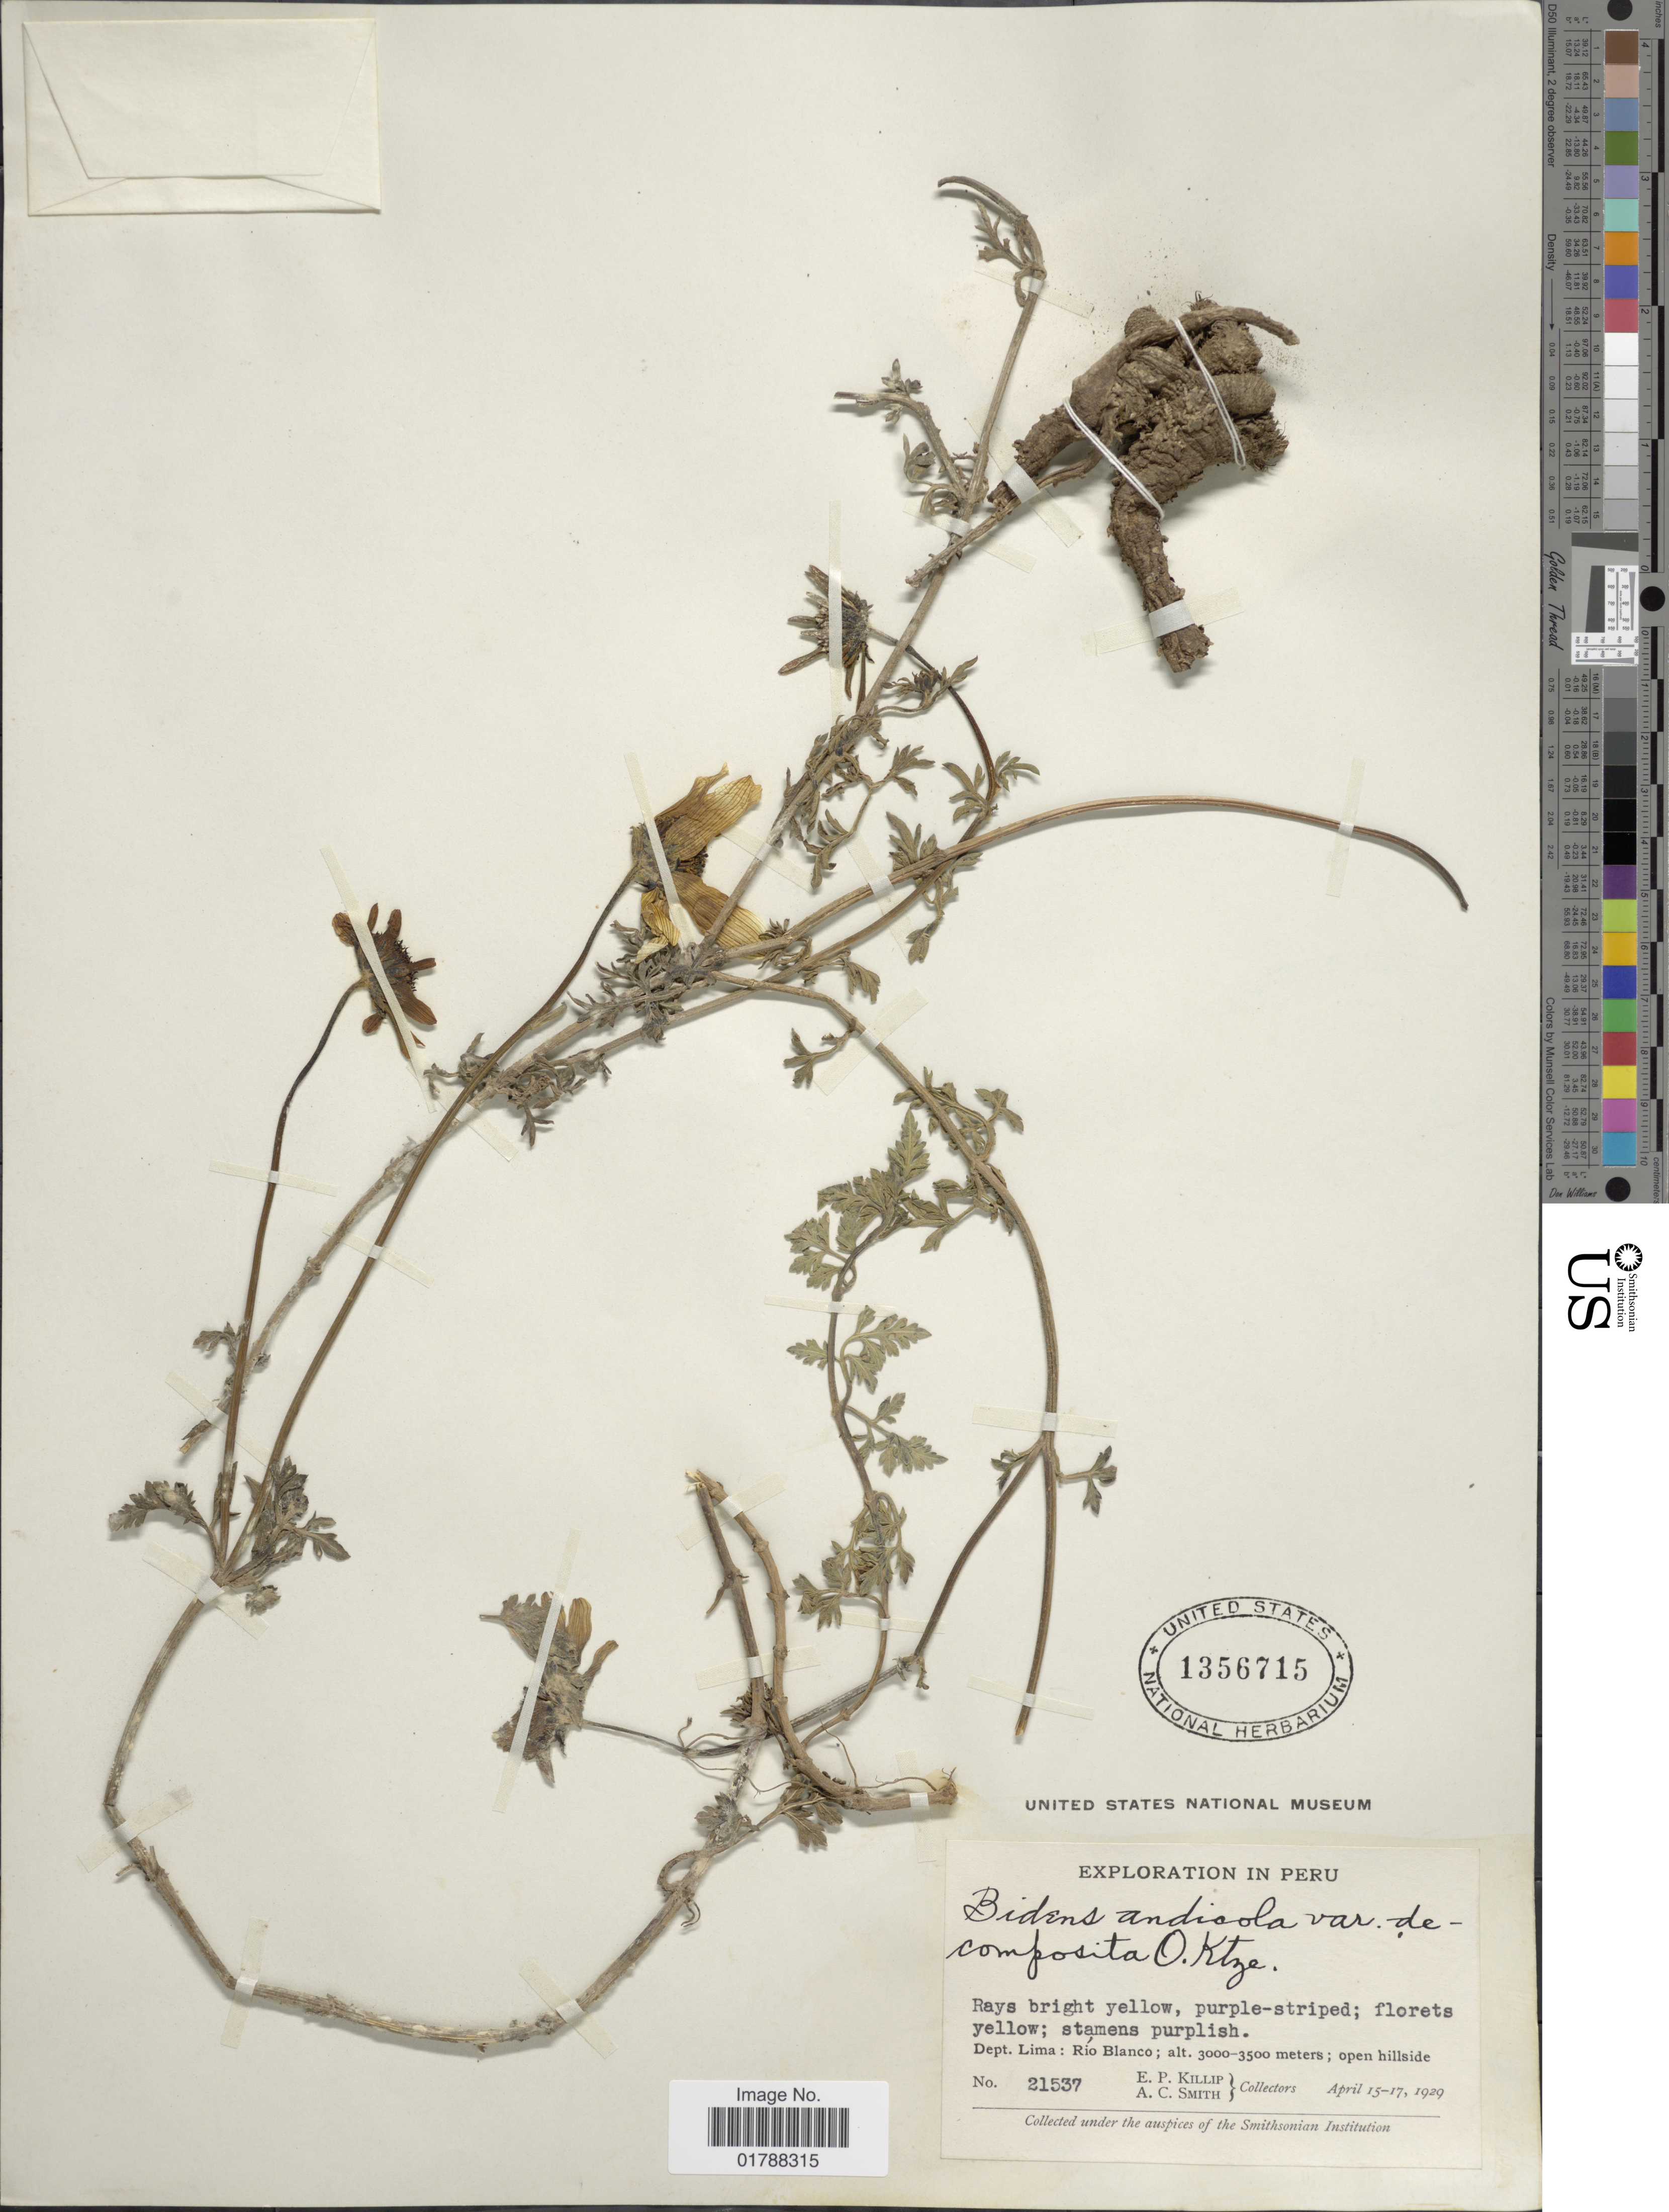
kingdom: Plantae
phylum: Tracheophyta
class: Magnoliopsida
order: Asterales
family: Asteraceae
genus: Bidens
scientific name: Bidens andicola var. decomposita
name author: Kuntze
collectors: E. P. Killip & A. C. Smith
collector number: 21537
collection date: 1929-04-15/1929-04-17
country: Peru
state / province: Lima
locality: Río Blanco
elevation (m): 3000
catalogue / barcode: US 1356715